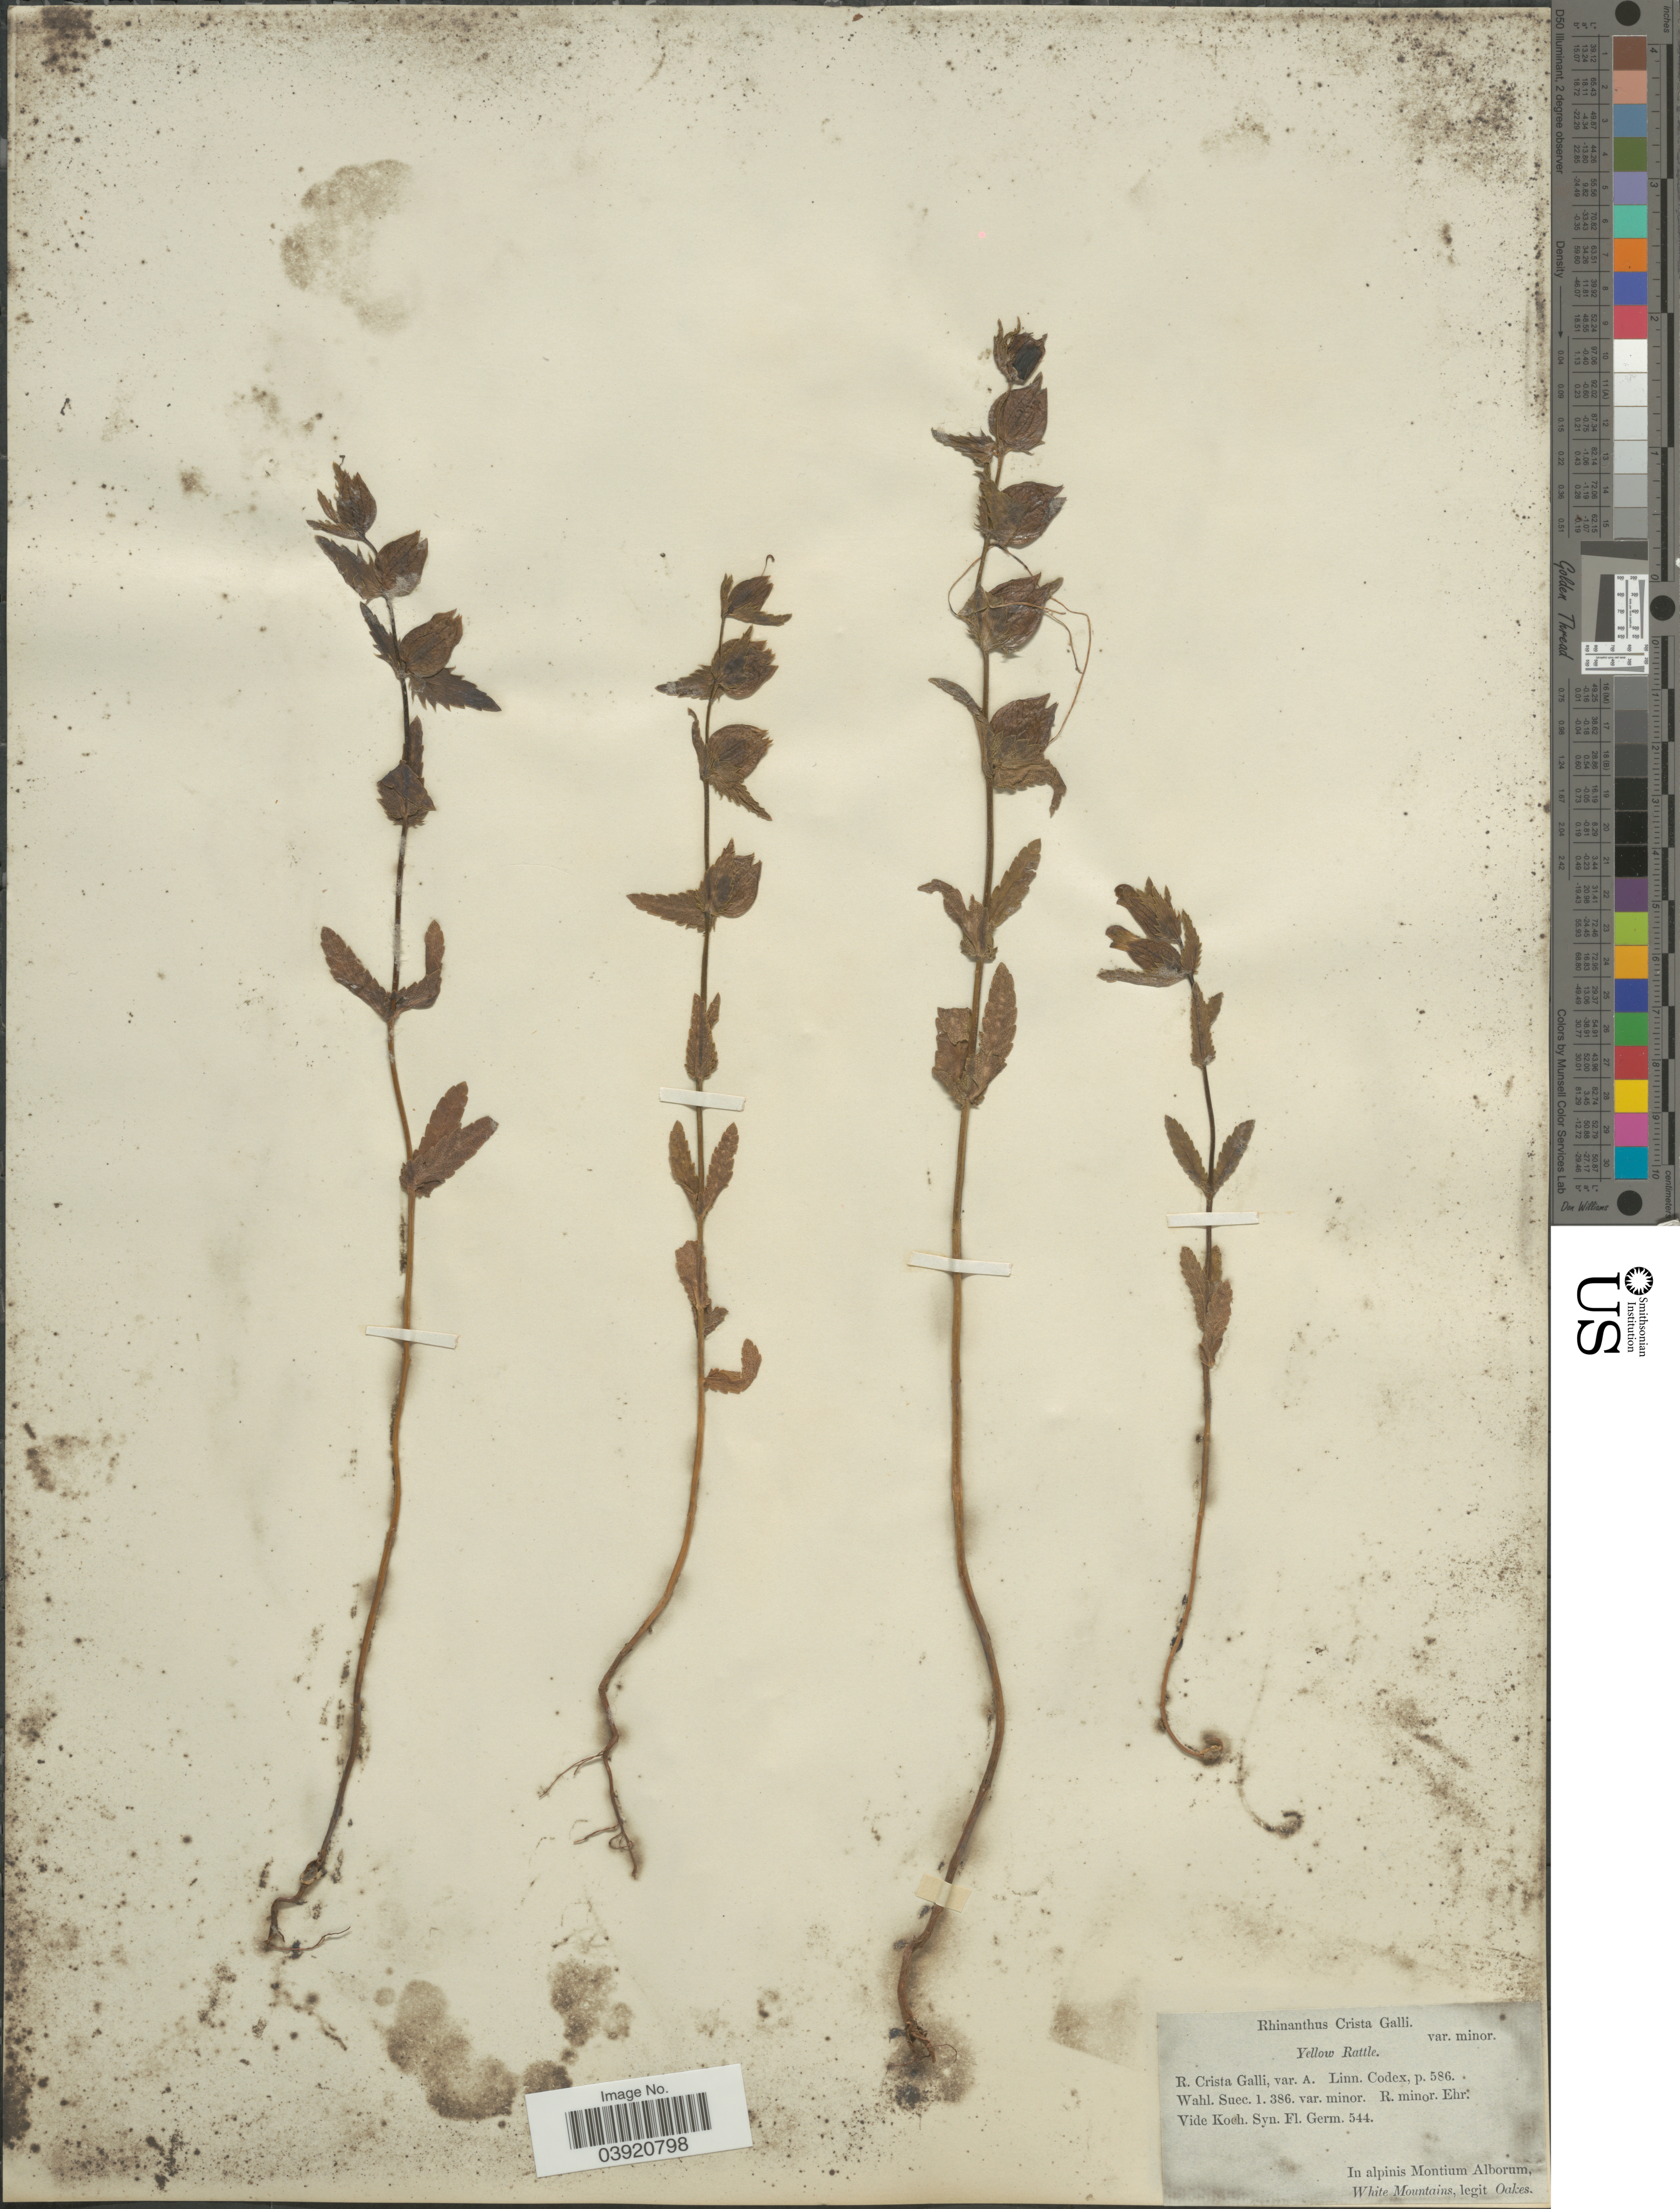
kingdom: Plantae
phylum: Tracheophyta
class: Magnoliopsida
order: Lamiales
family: Orobanchaceae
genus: Rhinanthus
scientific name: Rhinanthus crista-galli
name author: L.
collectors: -. Oakes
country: United States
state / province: New Hampshire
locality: In alpinis Montium Alborum. White Mountains.